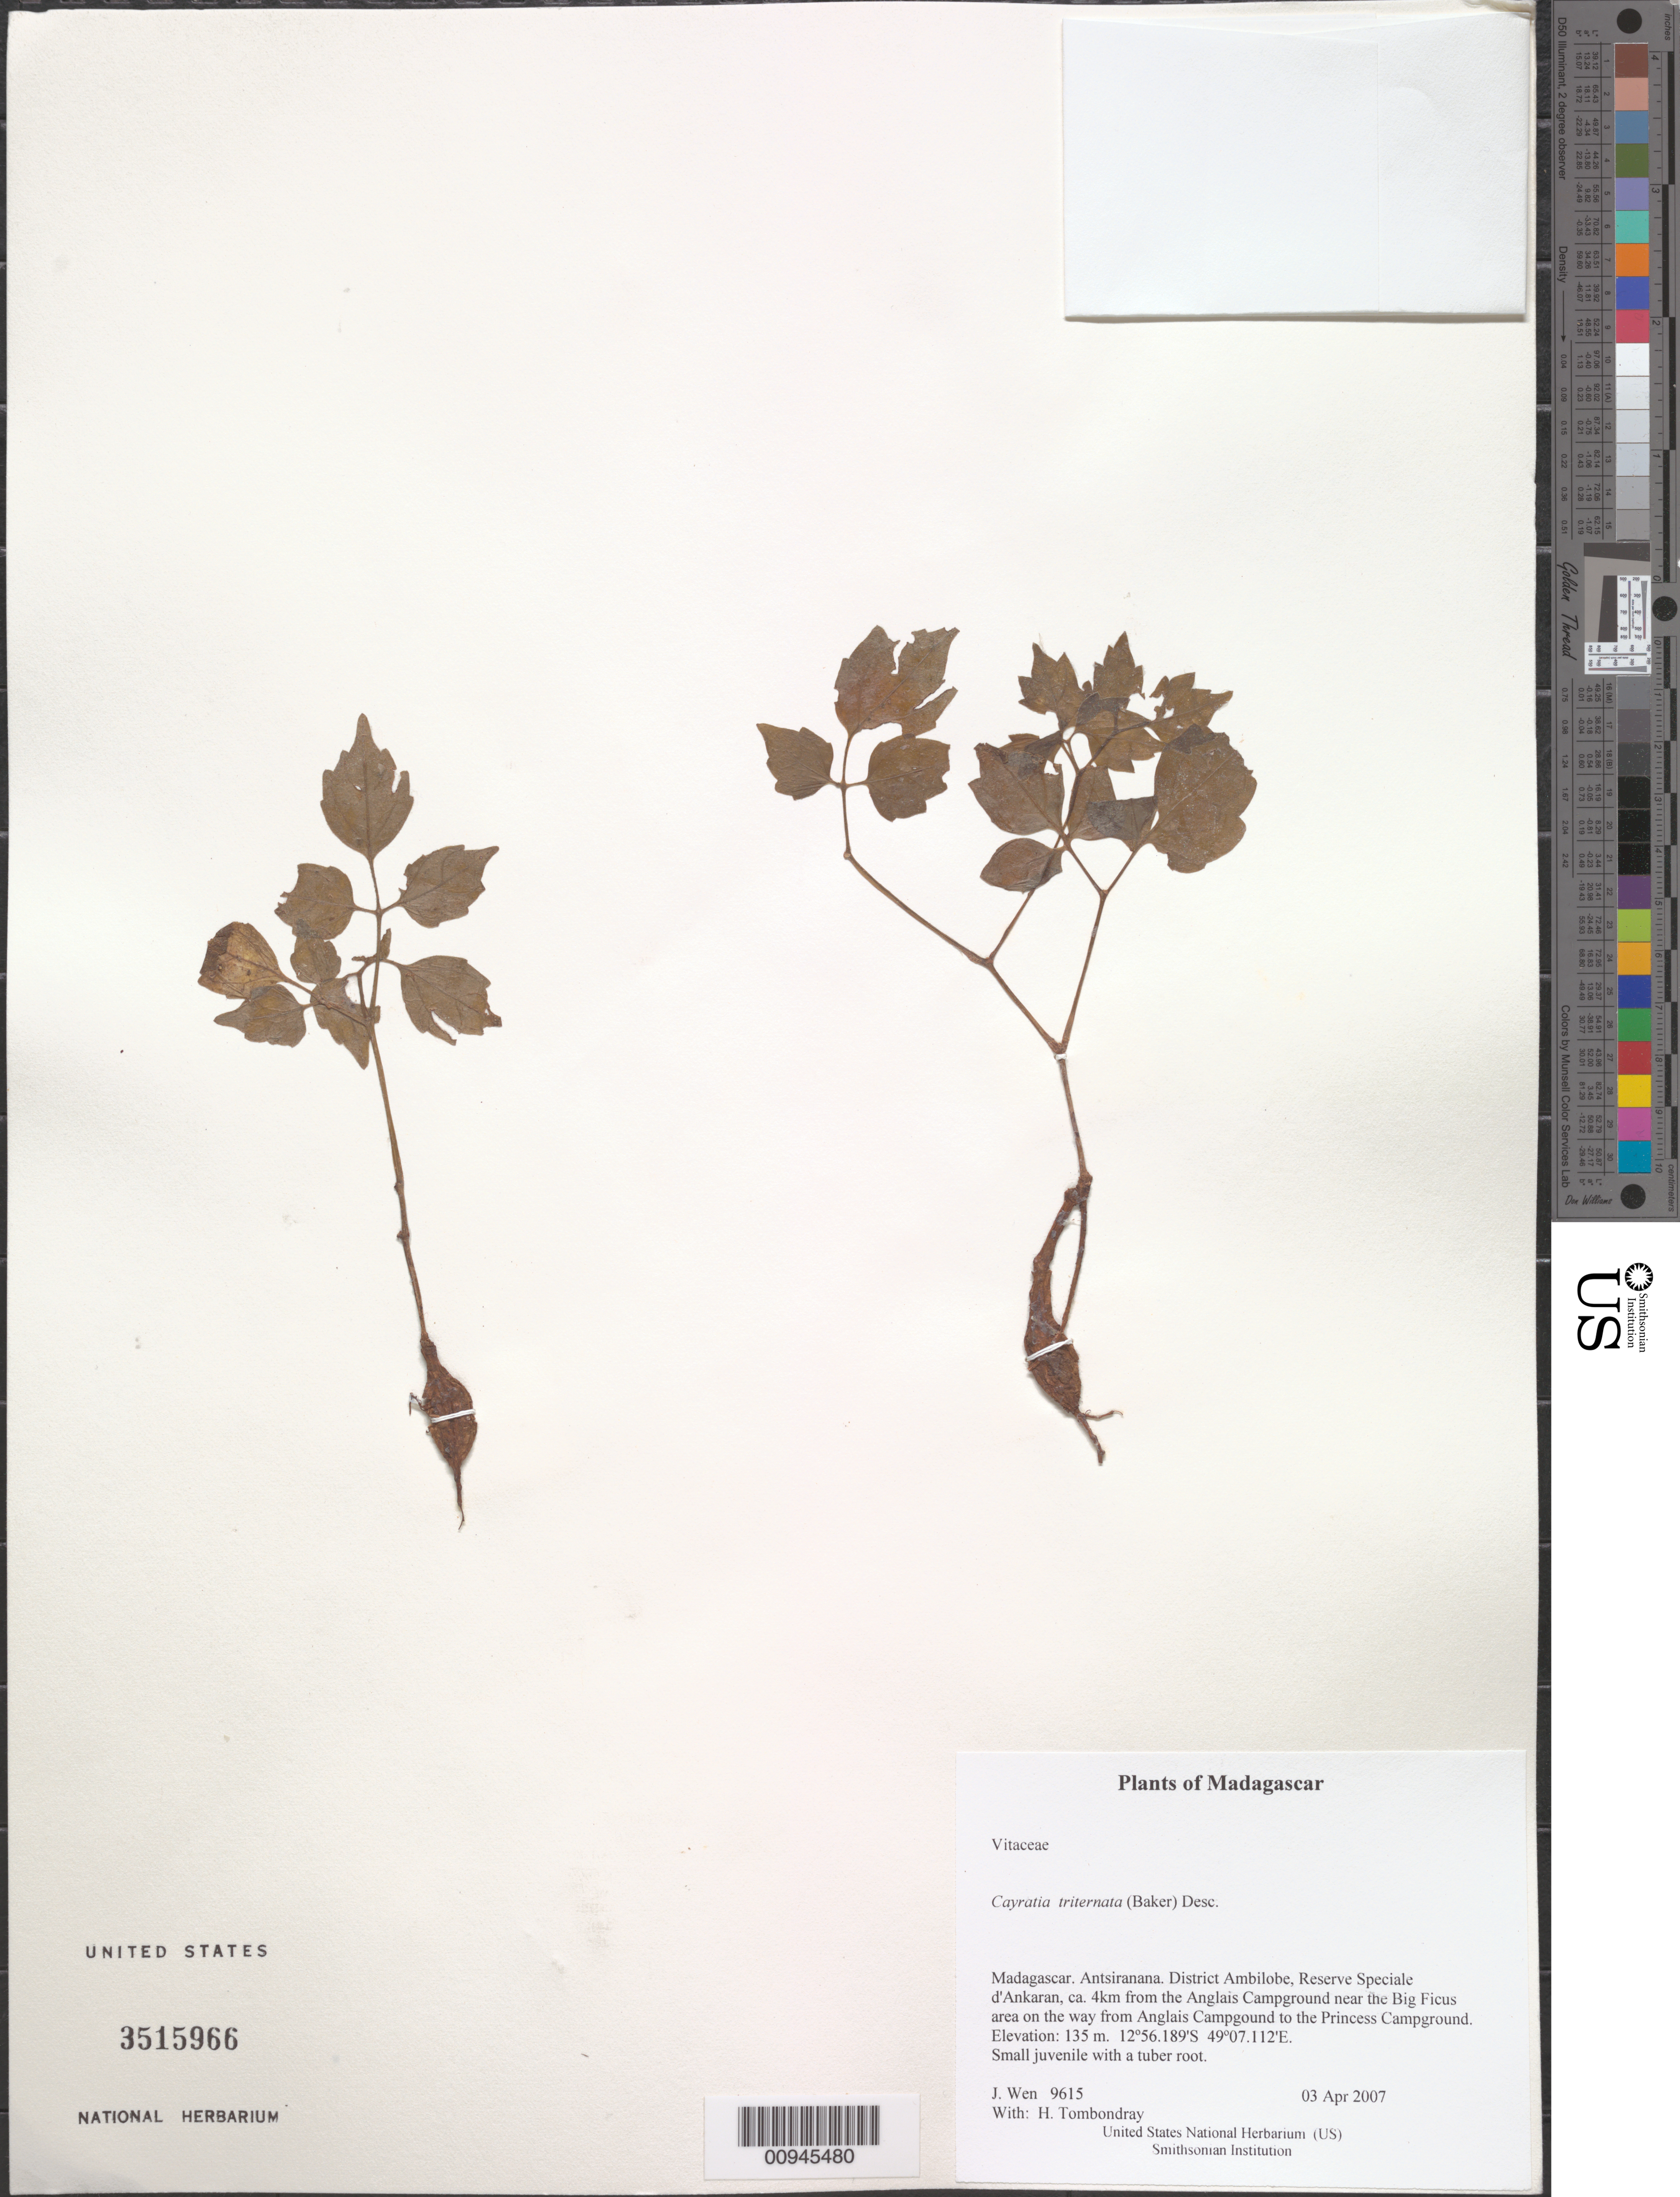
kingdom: Plantae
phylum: Tracheophyta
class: Magnoliopsida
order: Vitales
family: Vitaceae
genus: Cayratia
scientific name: Cayratia triternata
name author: (Baker) Desc.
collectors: J. Wen & H. Tombondray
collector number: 9615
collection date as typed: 03 Apr 2007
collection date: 2007-04-03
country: Madagascar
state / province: Diana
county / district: Ambilobe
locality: District Ambilobe, Reserve Speciale d'Ankaran, ca. 4km from the Anglais Campground near the Big Ficus area on the way from Anglais Campgound to the Princess Campground.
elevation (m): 135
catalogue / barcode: US 3515966